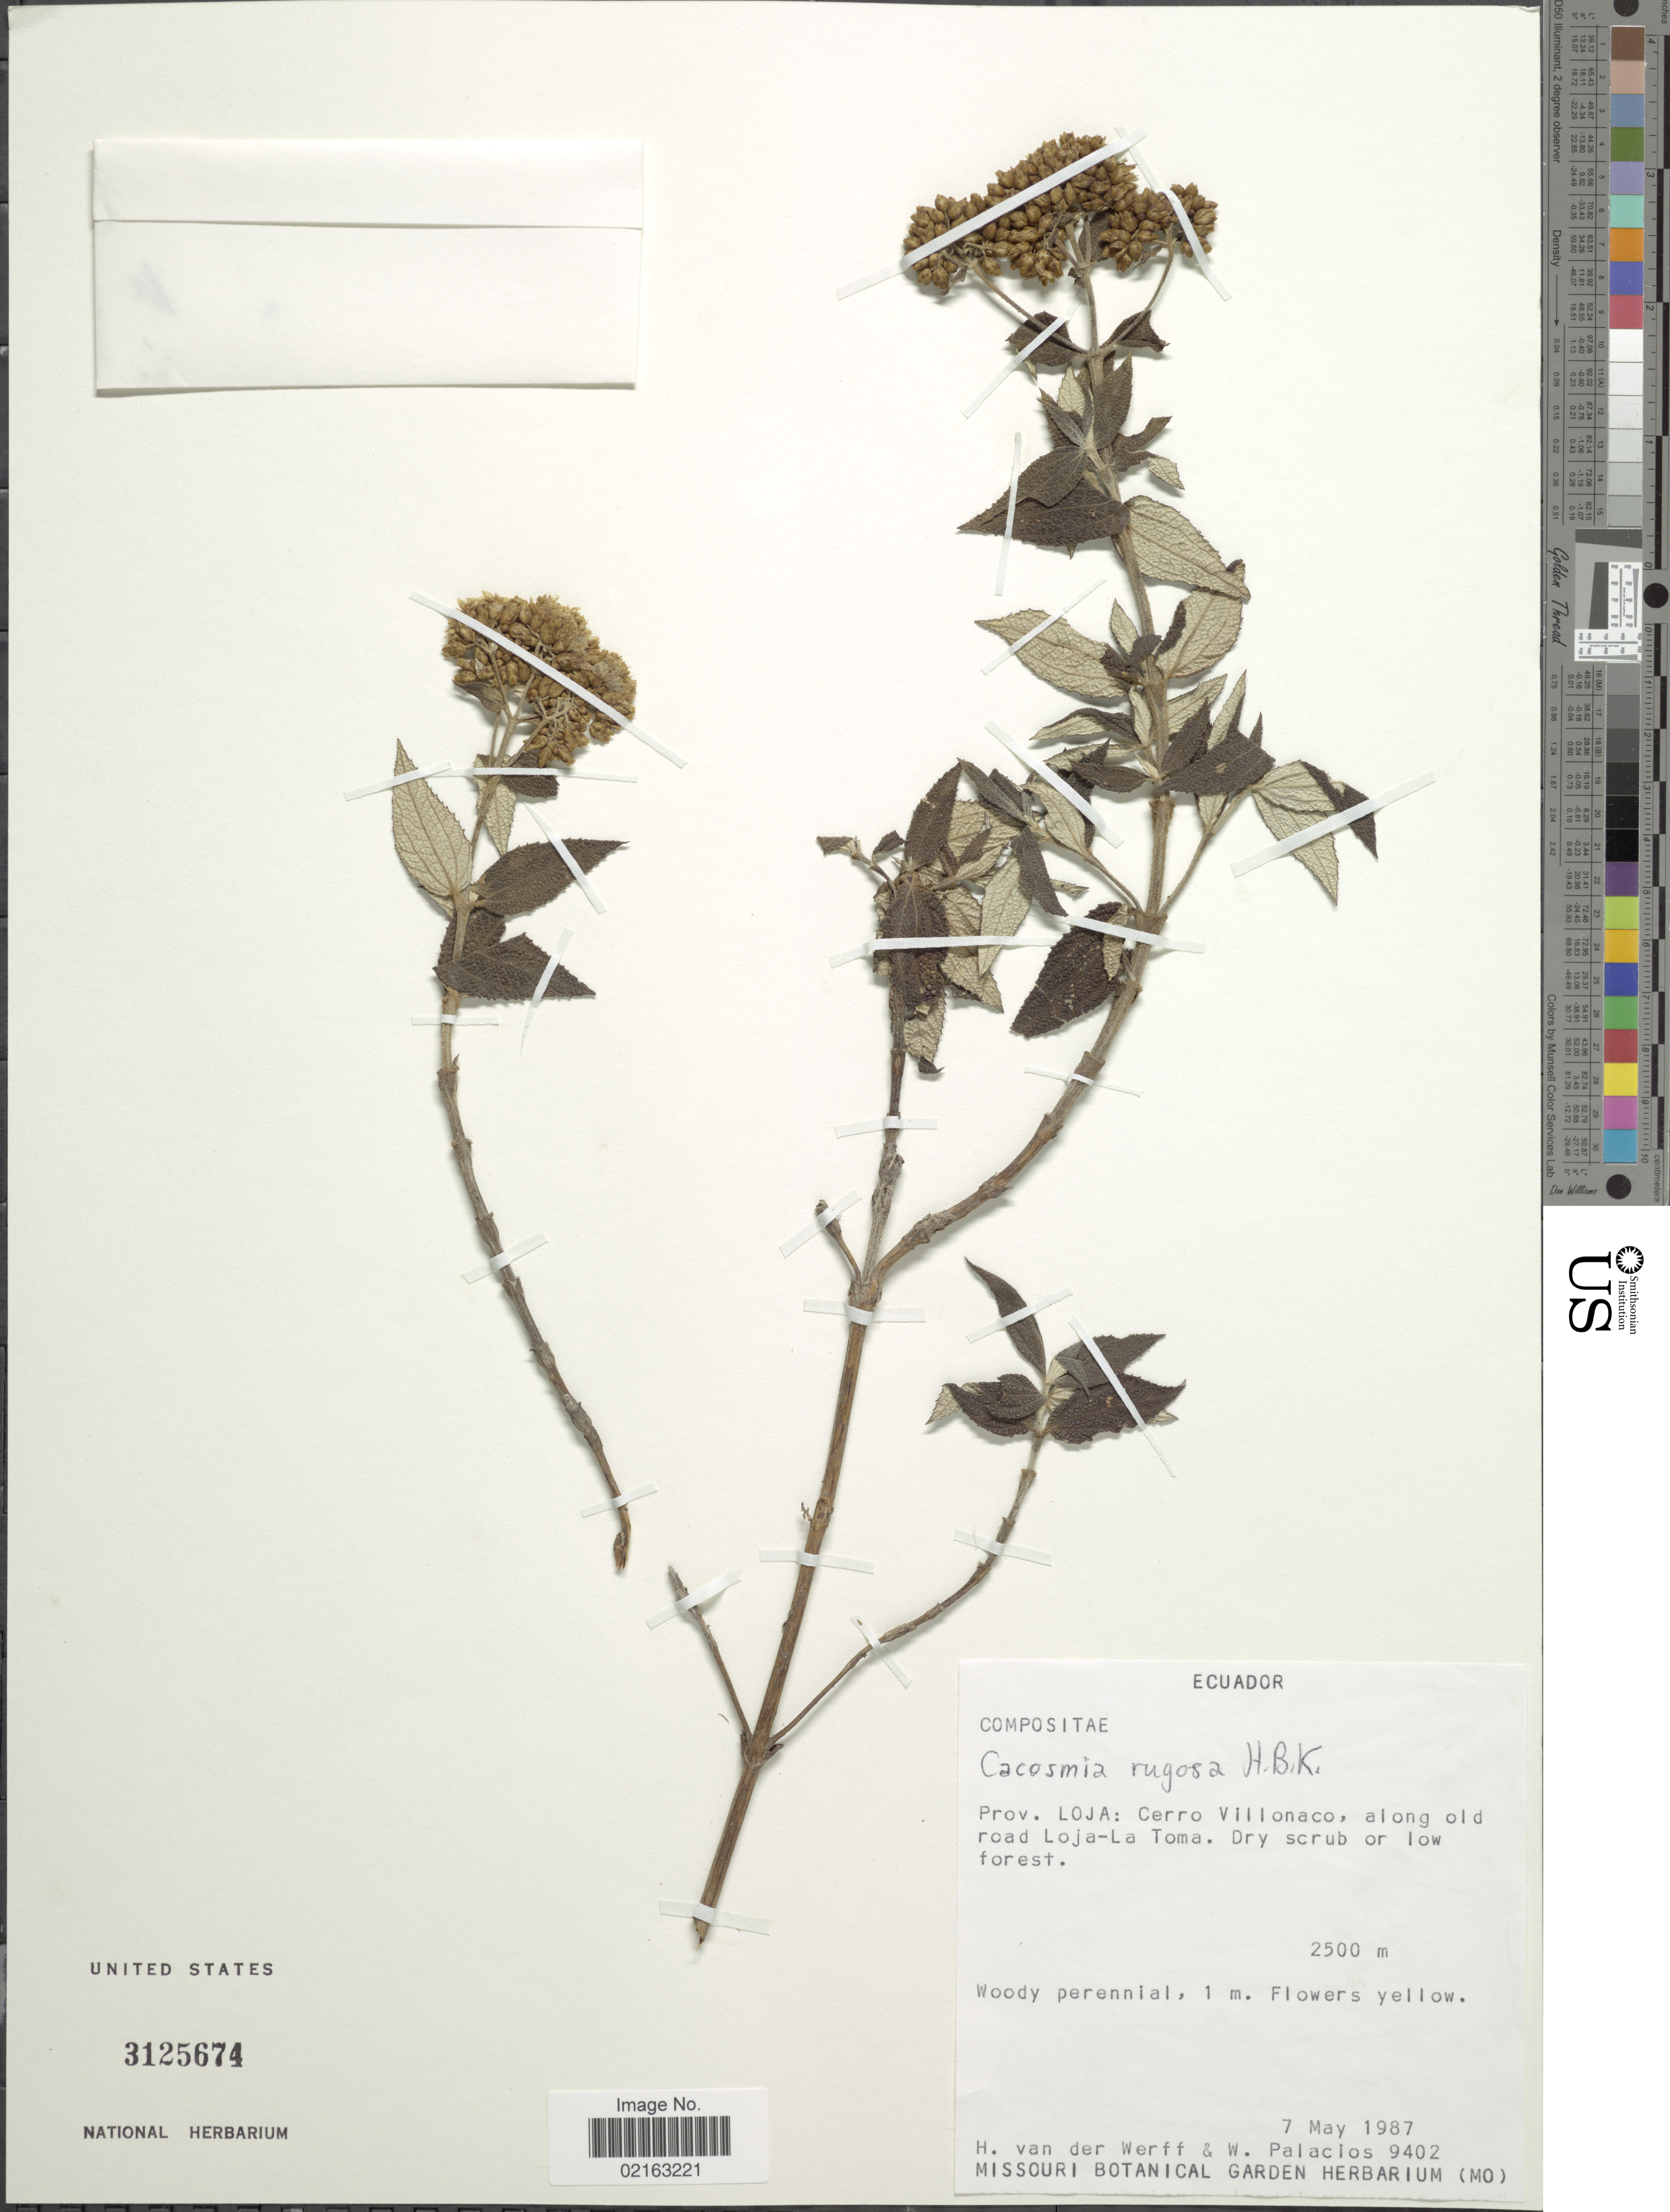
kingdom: Plantae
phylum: Tracheophyta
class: Magnoliopsida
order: Asterales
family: Asteraceae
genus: Cacosmia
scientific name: Cacosmia rugosa var. rugosa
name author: Kunth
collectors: H. van der Werff & W. Palacios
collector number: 9402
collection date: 1987-05-07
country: Ecuador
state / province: Loja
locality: Prov. Loja: Cerro Villonaco, along old road Loja-La Toma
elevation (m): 2500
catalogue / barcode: US 3125674